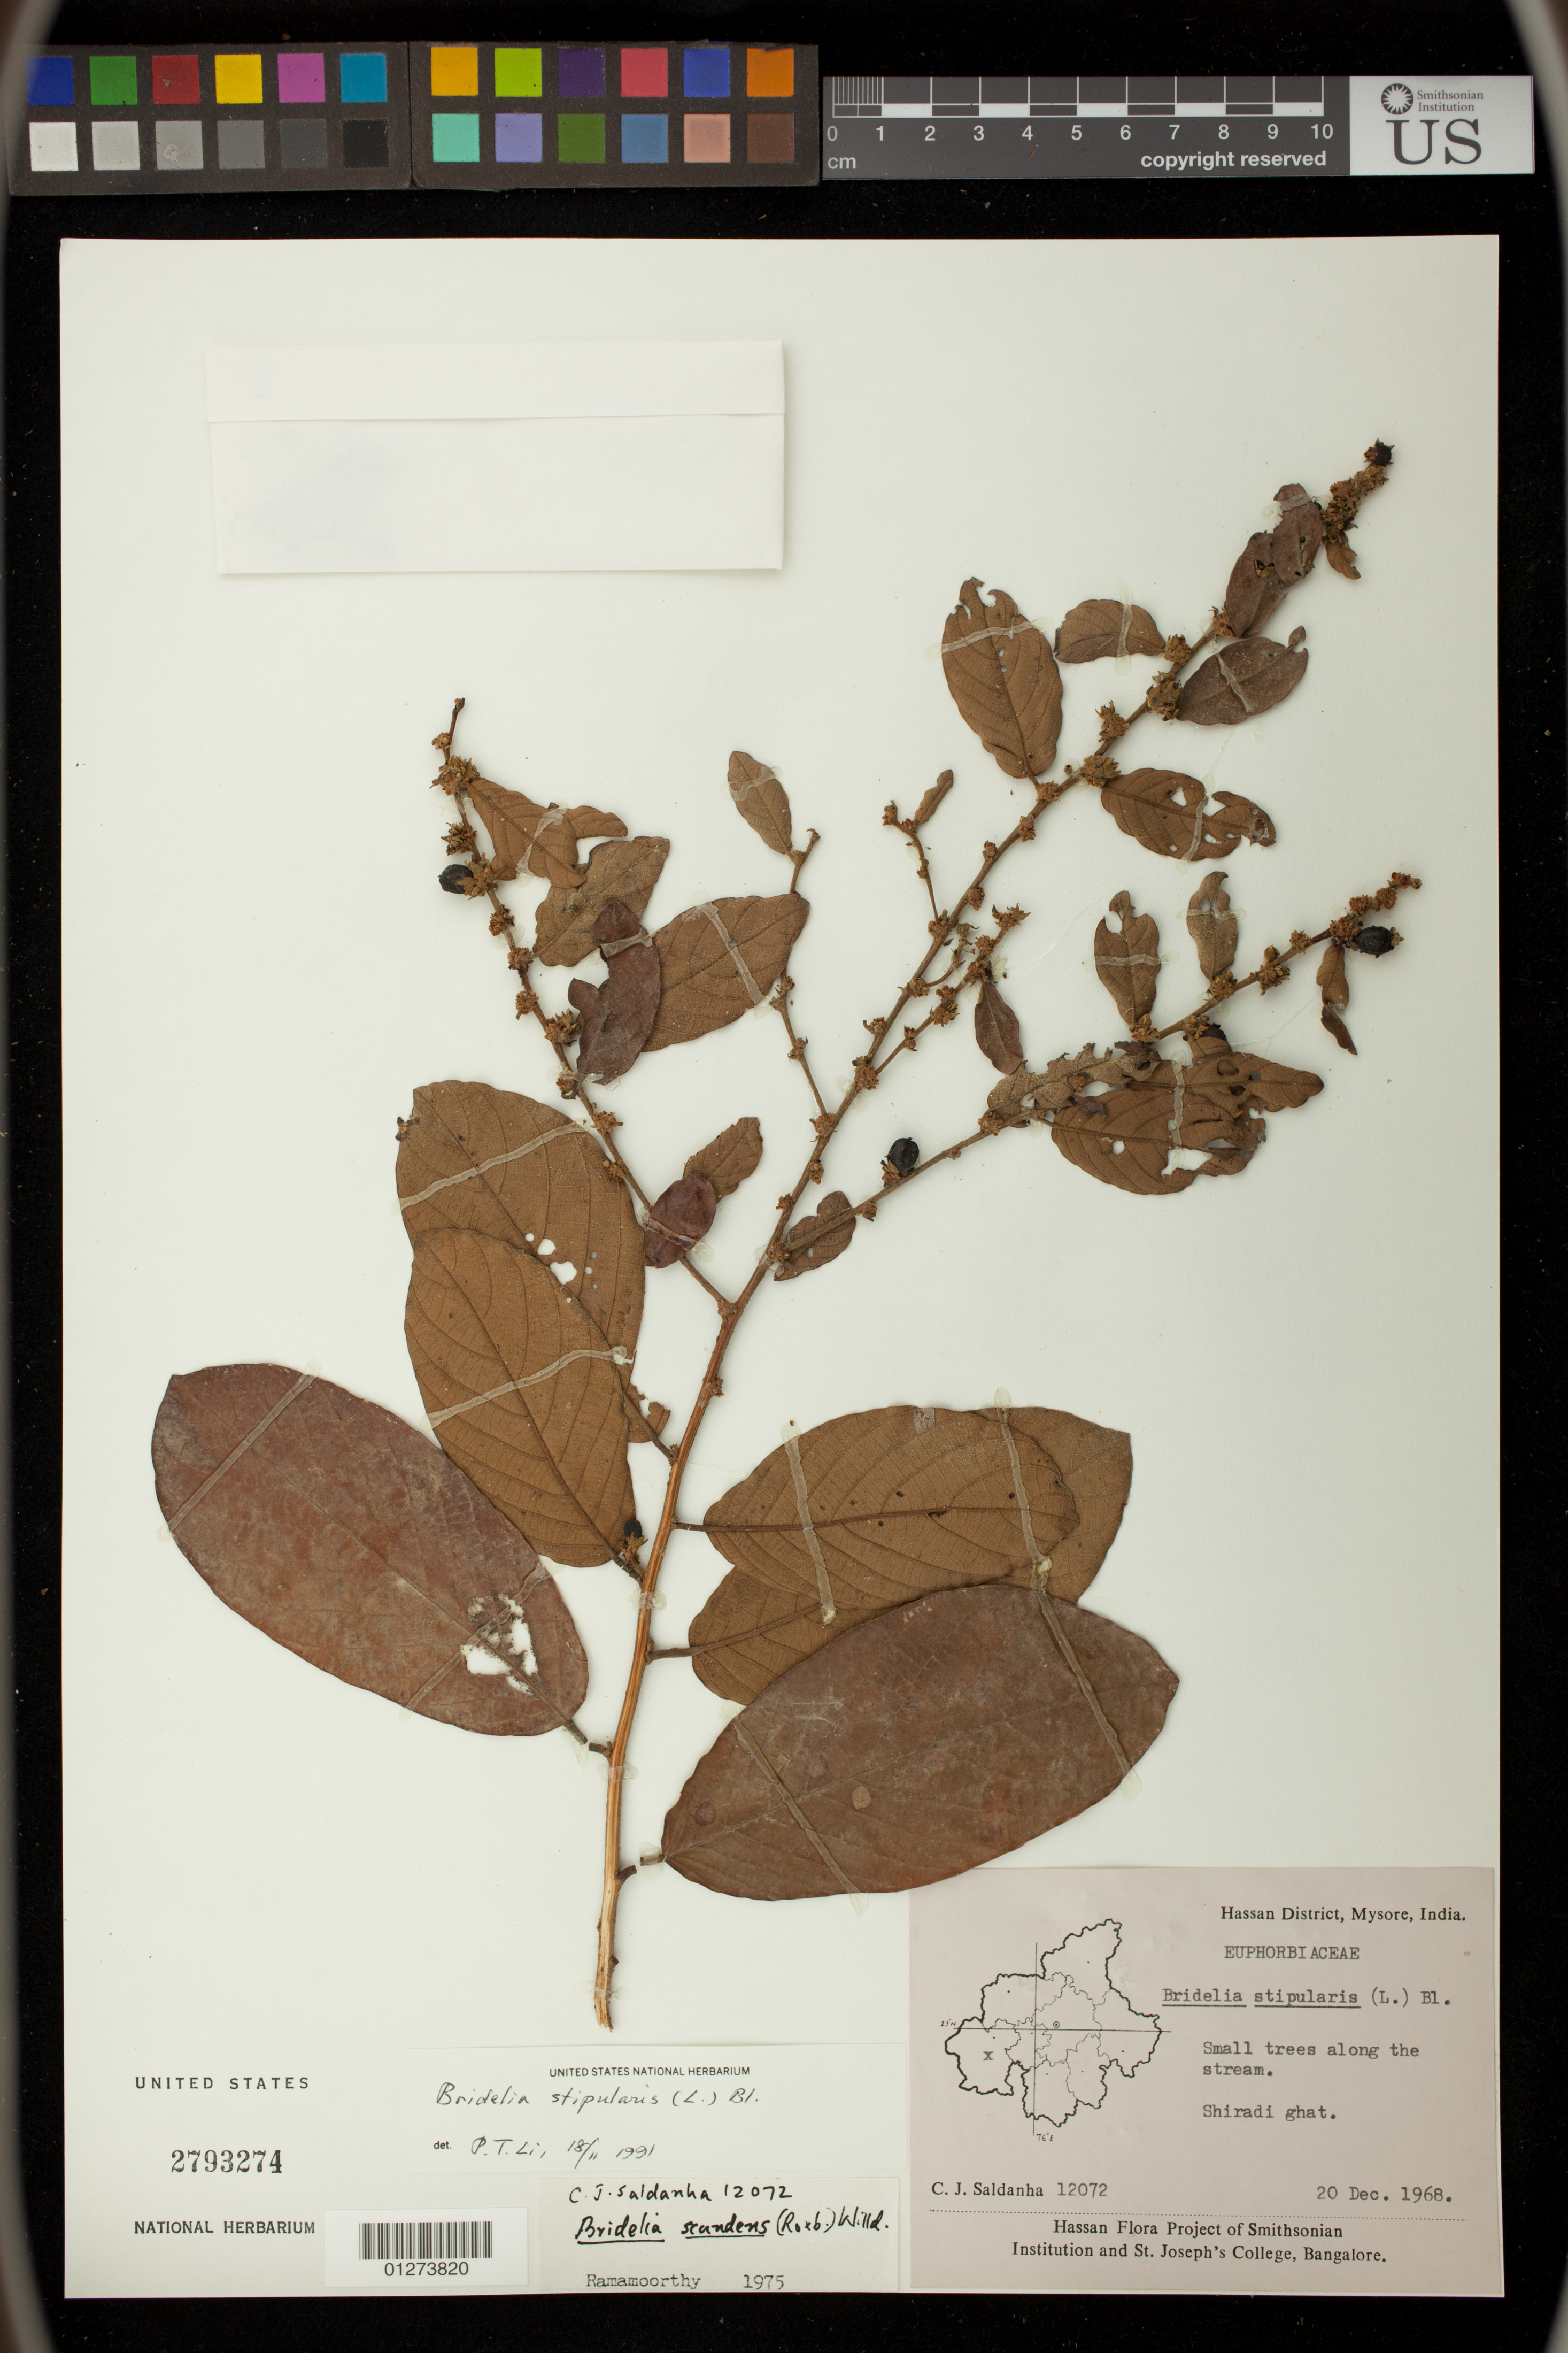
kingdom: Plantae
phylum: Tracheophyta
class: Magnoliopsida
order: Malpighiales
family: Phyllanthaceae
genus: Bridelia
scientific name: Bridelia stipularis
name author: (L.) Blume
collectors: C. J. Saldanha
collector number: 12072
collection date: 1968-12-20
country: India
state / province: Karnataka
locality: Shiradi ghat., Hassan District, Mysore.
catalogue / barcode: US 2793274